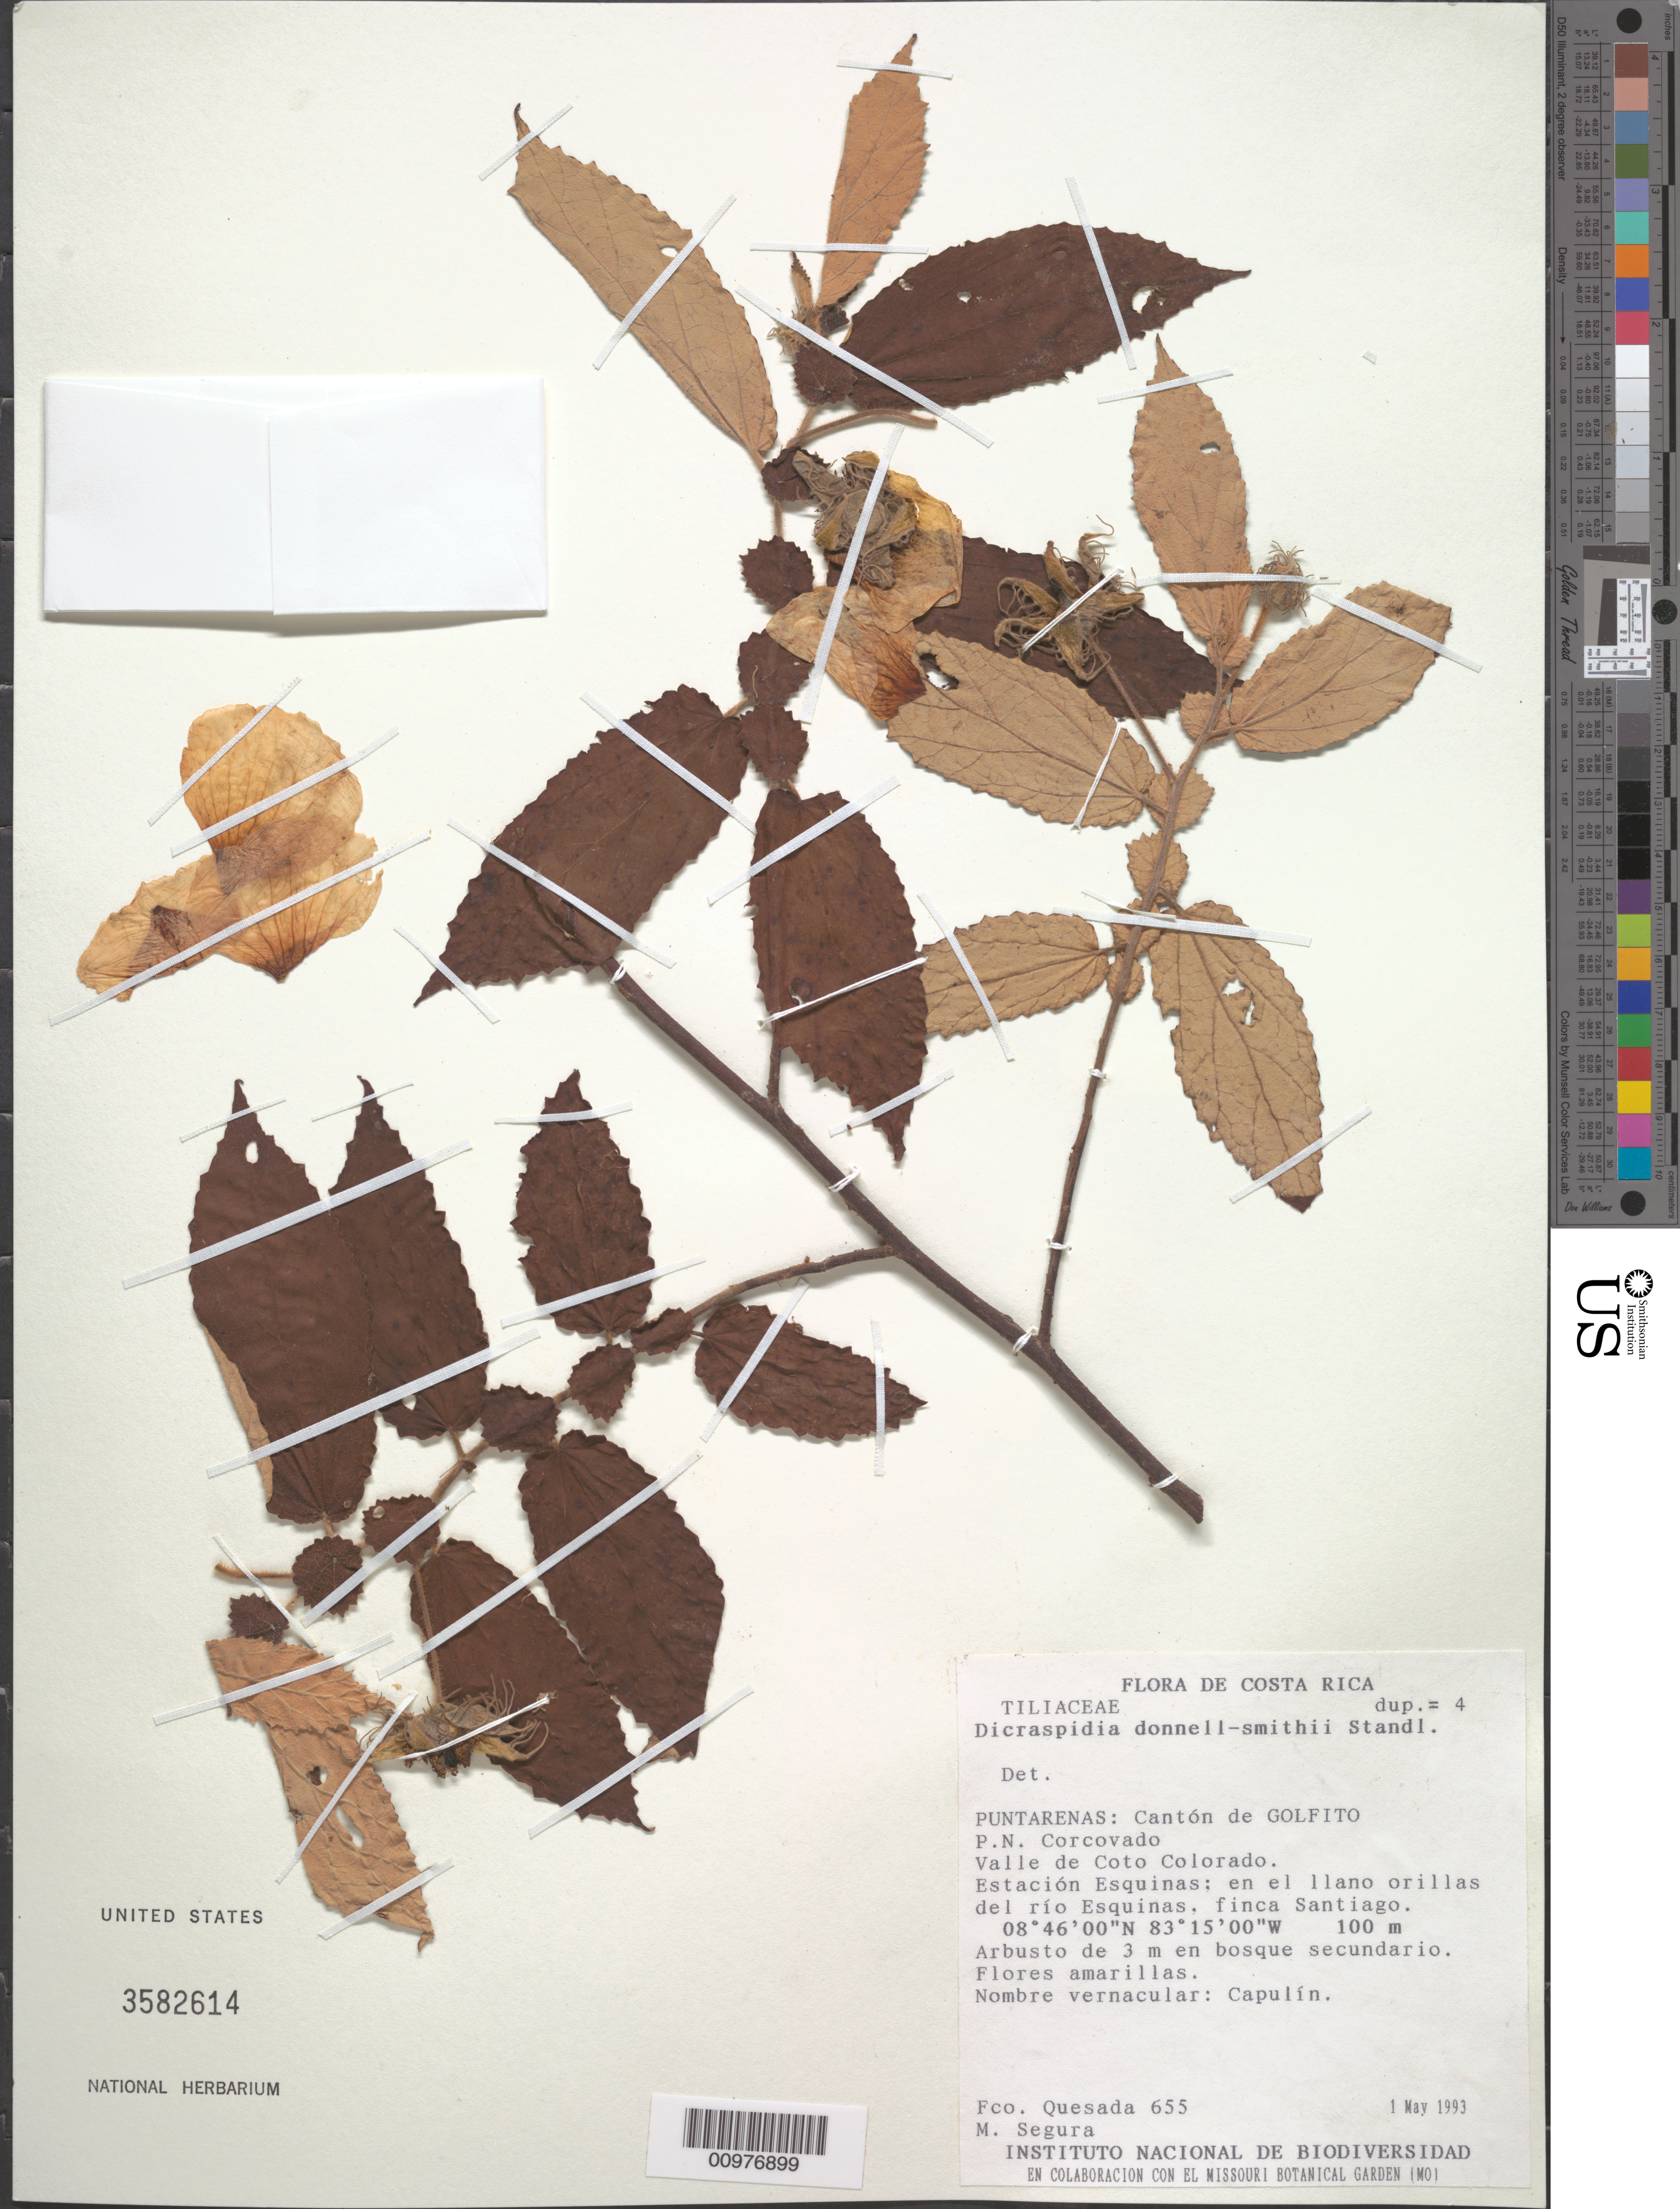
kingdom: Plantae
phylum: Tracheophyta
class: Magnoliopsida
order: Malvales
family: Muntingiaceae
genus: Dicraspidia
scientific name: Dicraspidia donnell-smithii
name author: Standl.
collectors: F. Quesada & M. Segura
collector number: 655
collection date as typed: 1 May 1993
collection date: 1993-05-01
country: Costa Rica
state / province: Puntarenas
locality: Canton de Golfito. P.N. Corcovado. Valle de Coto Colorado. Estacion Esquinas: en el llano orillas del rio Esquinas, finca Santiago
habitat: bosque secundario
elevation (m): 100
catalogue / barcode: US 3582614